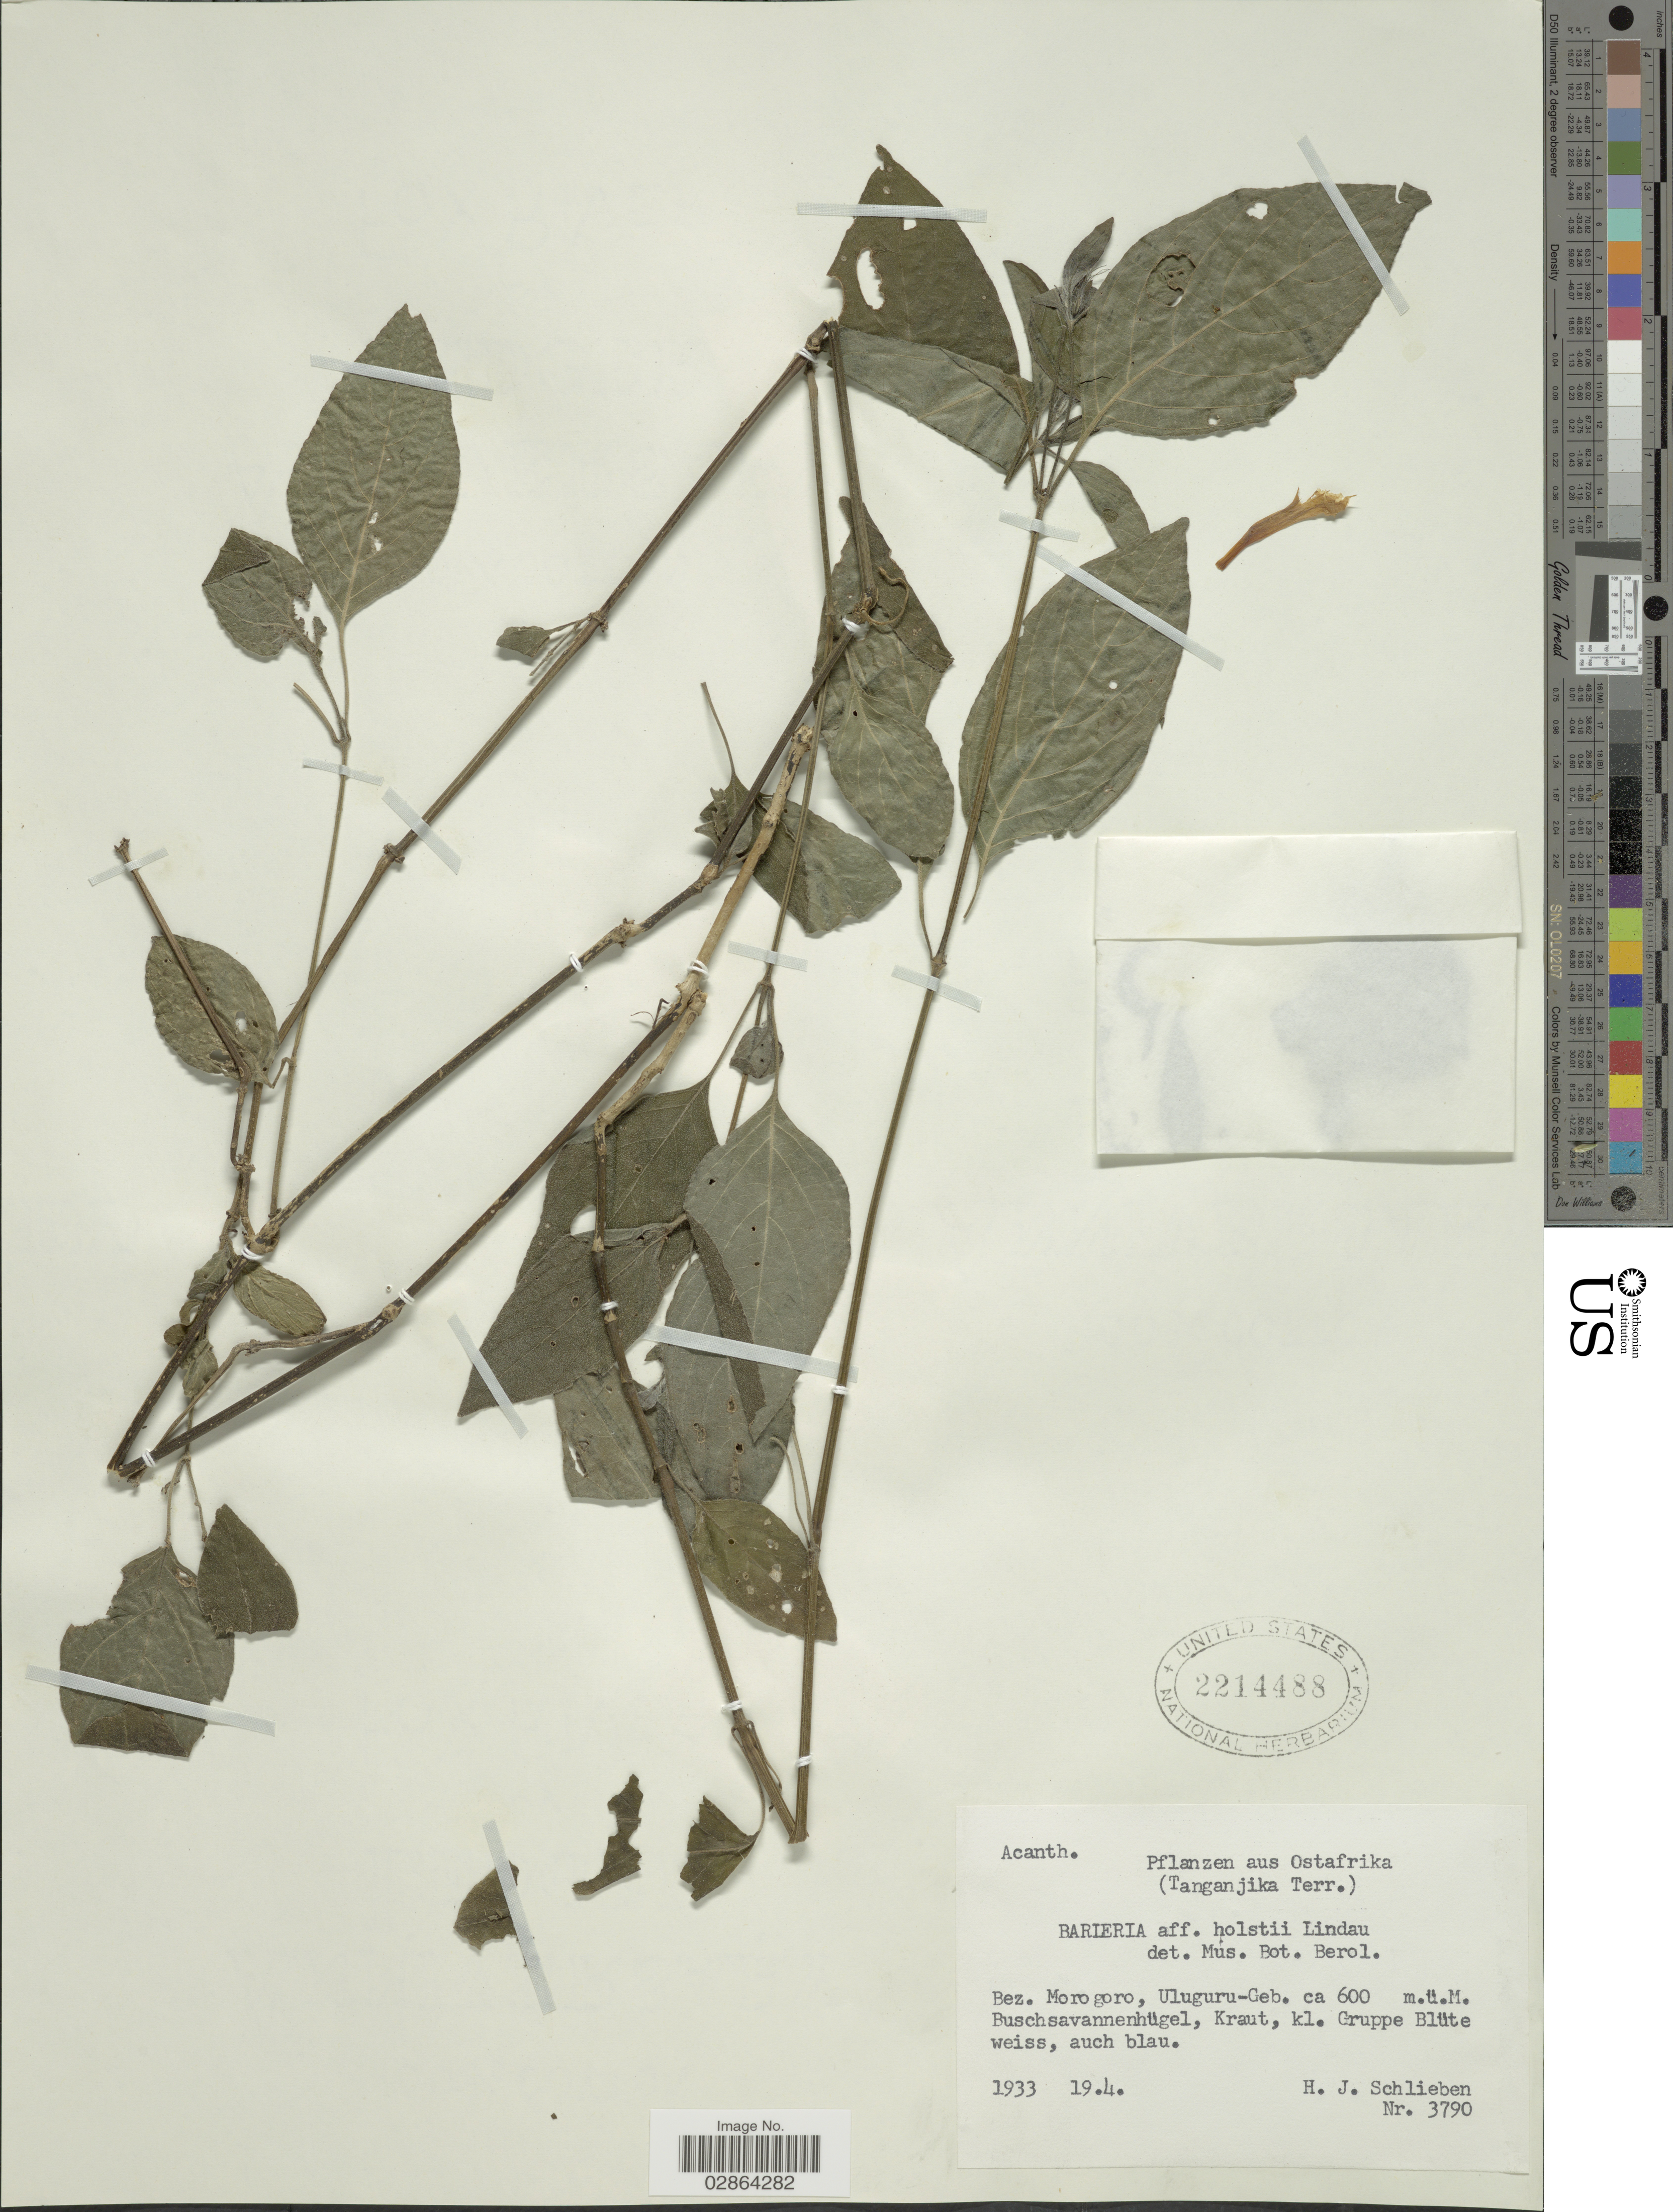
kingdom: Plantae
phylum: Tracheophyta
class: Magnoliopsida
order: Lamiales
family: Acanthaceae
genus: Barleria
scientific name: Barleria holstii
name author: Lindau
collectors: H. J. Schlieben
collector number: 3790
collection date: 1933-04-19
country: Tanzania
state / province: Morogoro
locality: Ostafrika (Tanganjika Terr.) Bez. Morogoro, Uluguru-Geb.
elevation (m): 600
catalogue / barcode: US 2214488